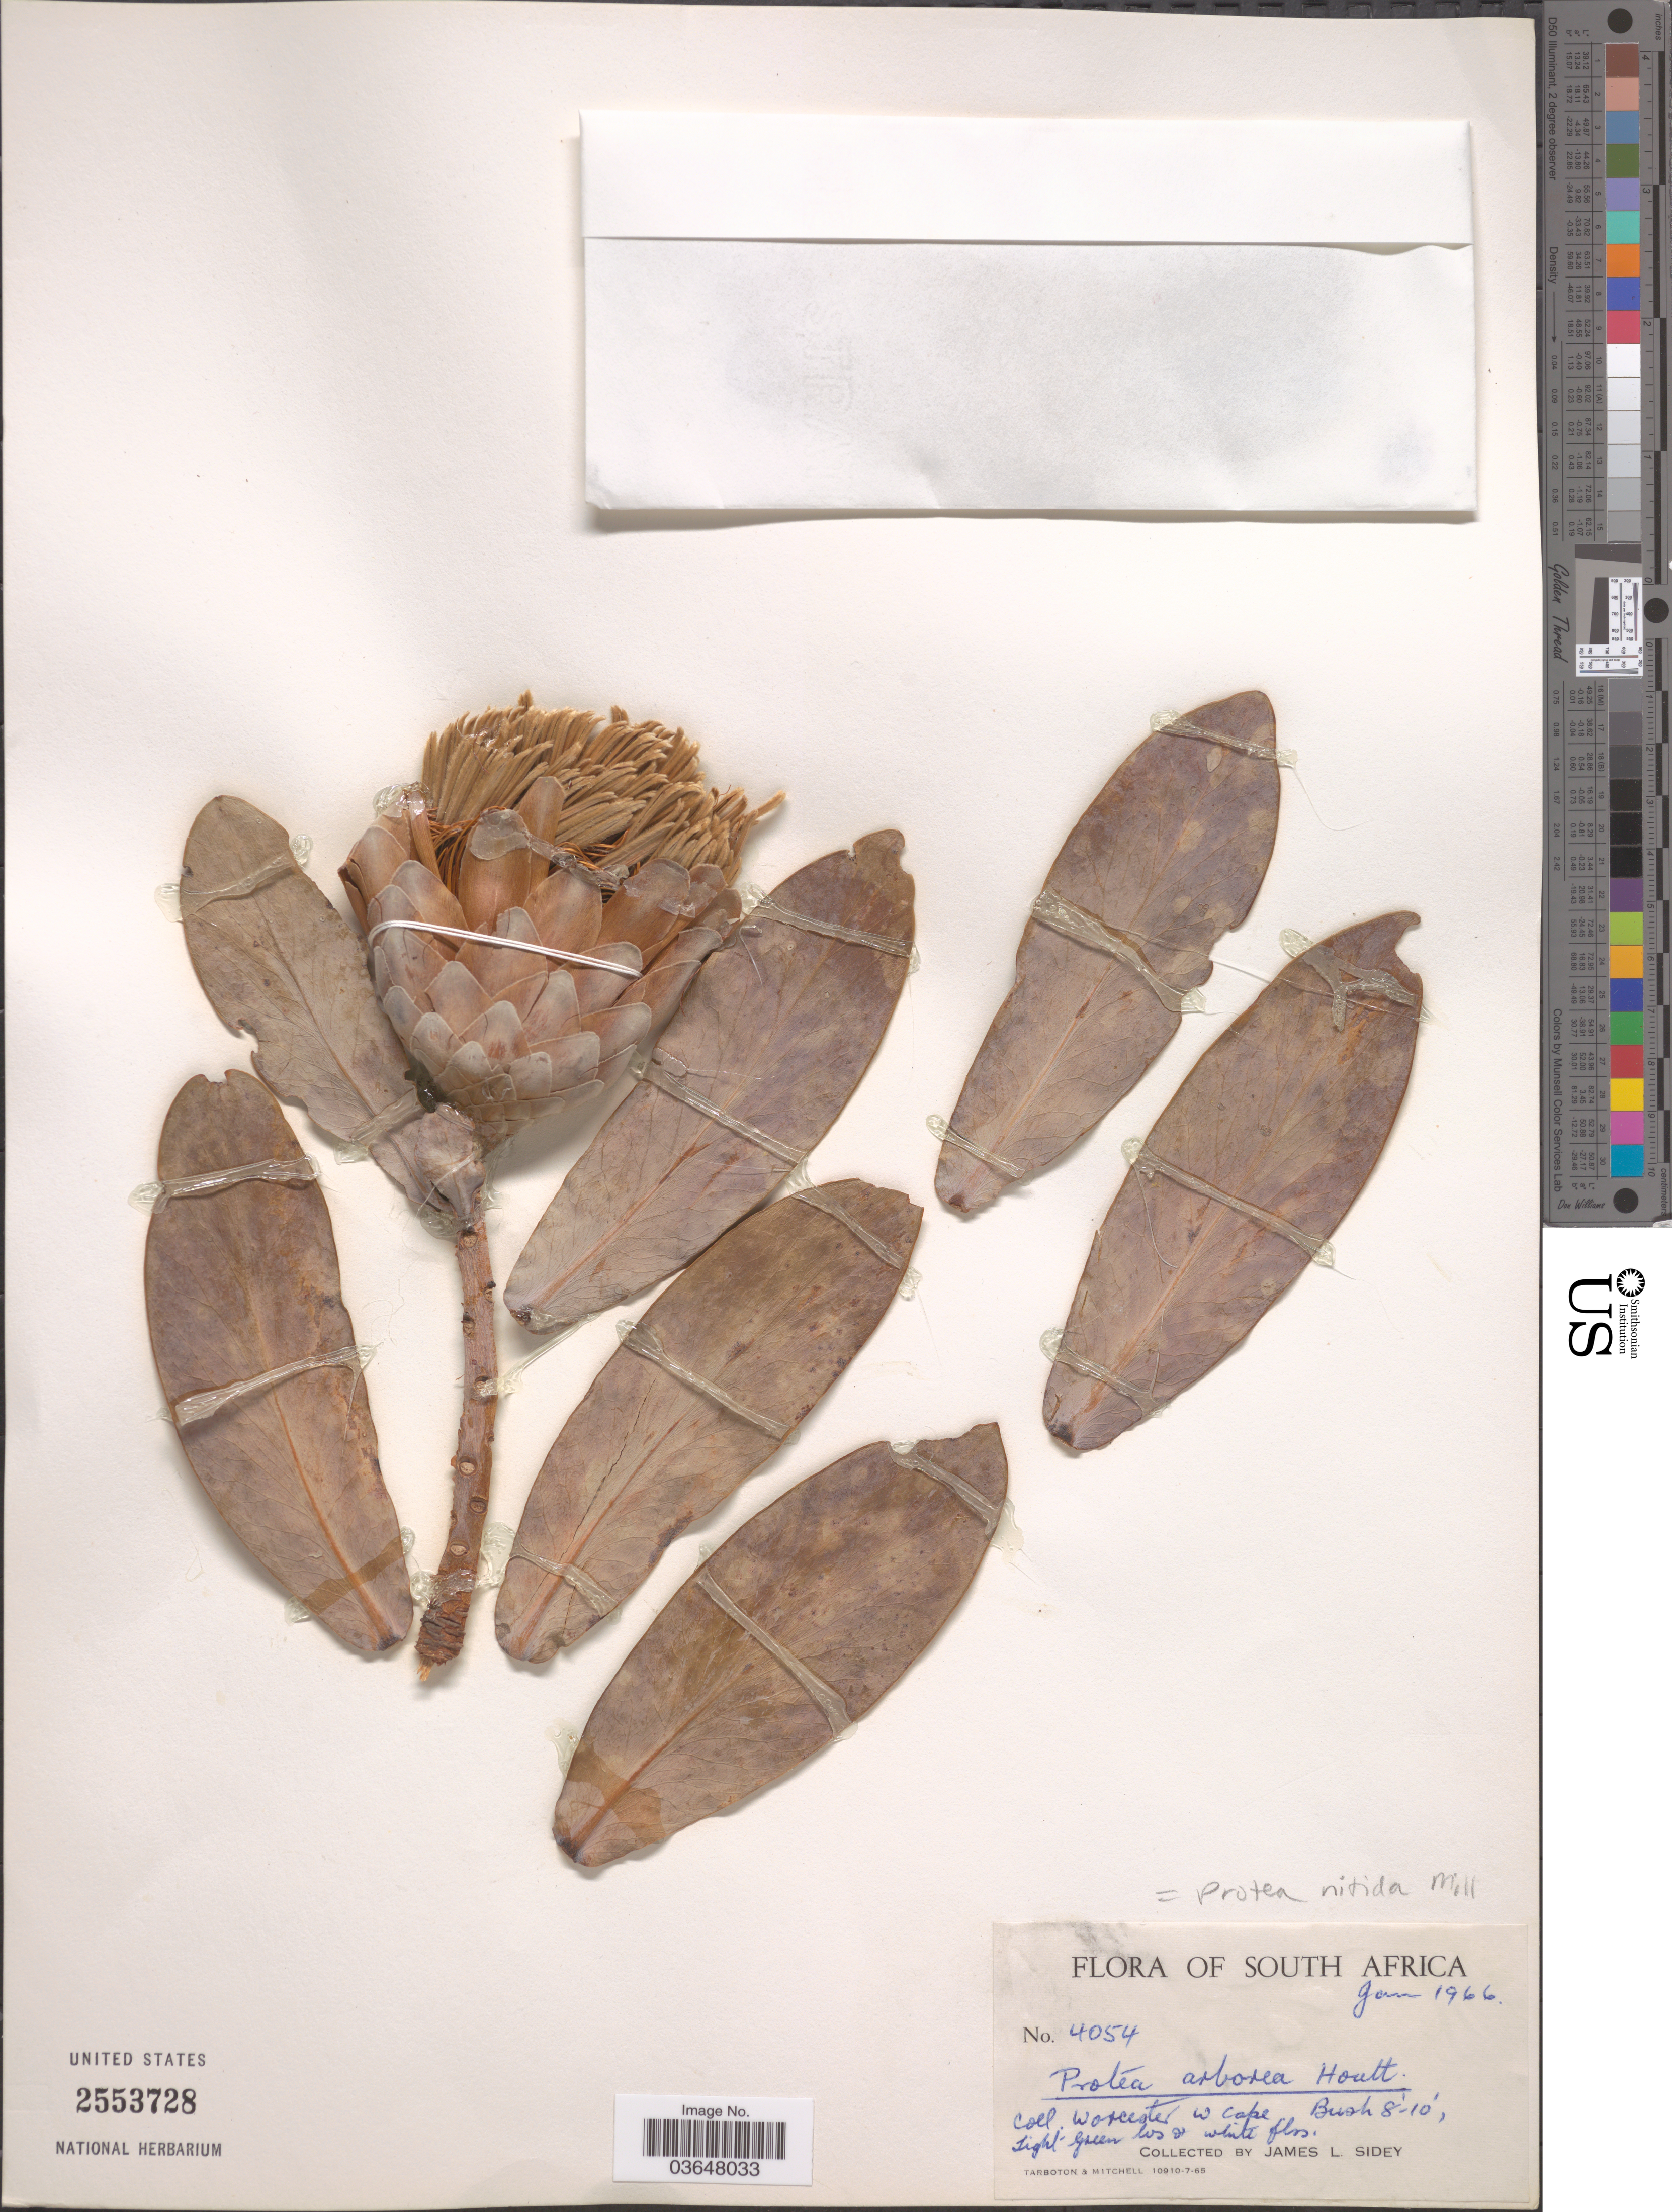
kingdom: Plantae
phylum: Tracheophyta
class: Magnoliopsida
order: Proteales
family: Proteaceae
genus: Protea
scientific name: Protea nitida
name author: Mill.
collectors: J. L. Sidey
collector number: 4054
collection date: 1966-01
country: South Africa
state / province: Western Cape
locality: Worcester W. Cape.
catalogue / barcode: US 2553728